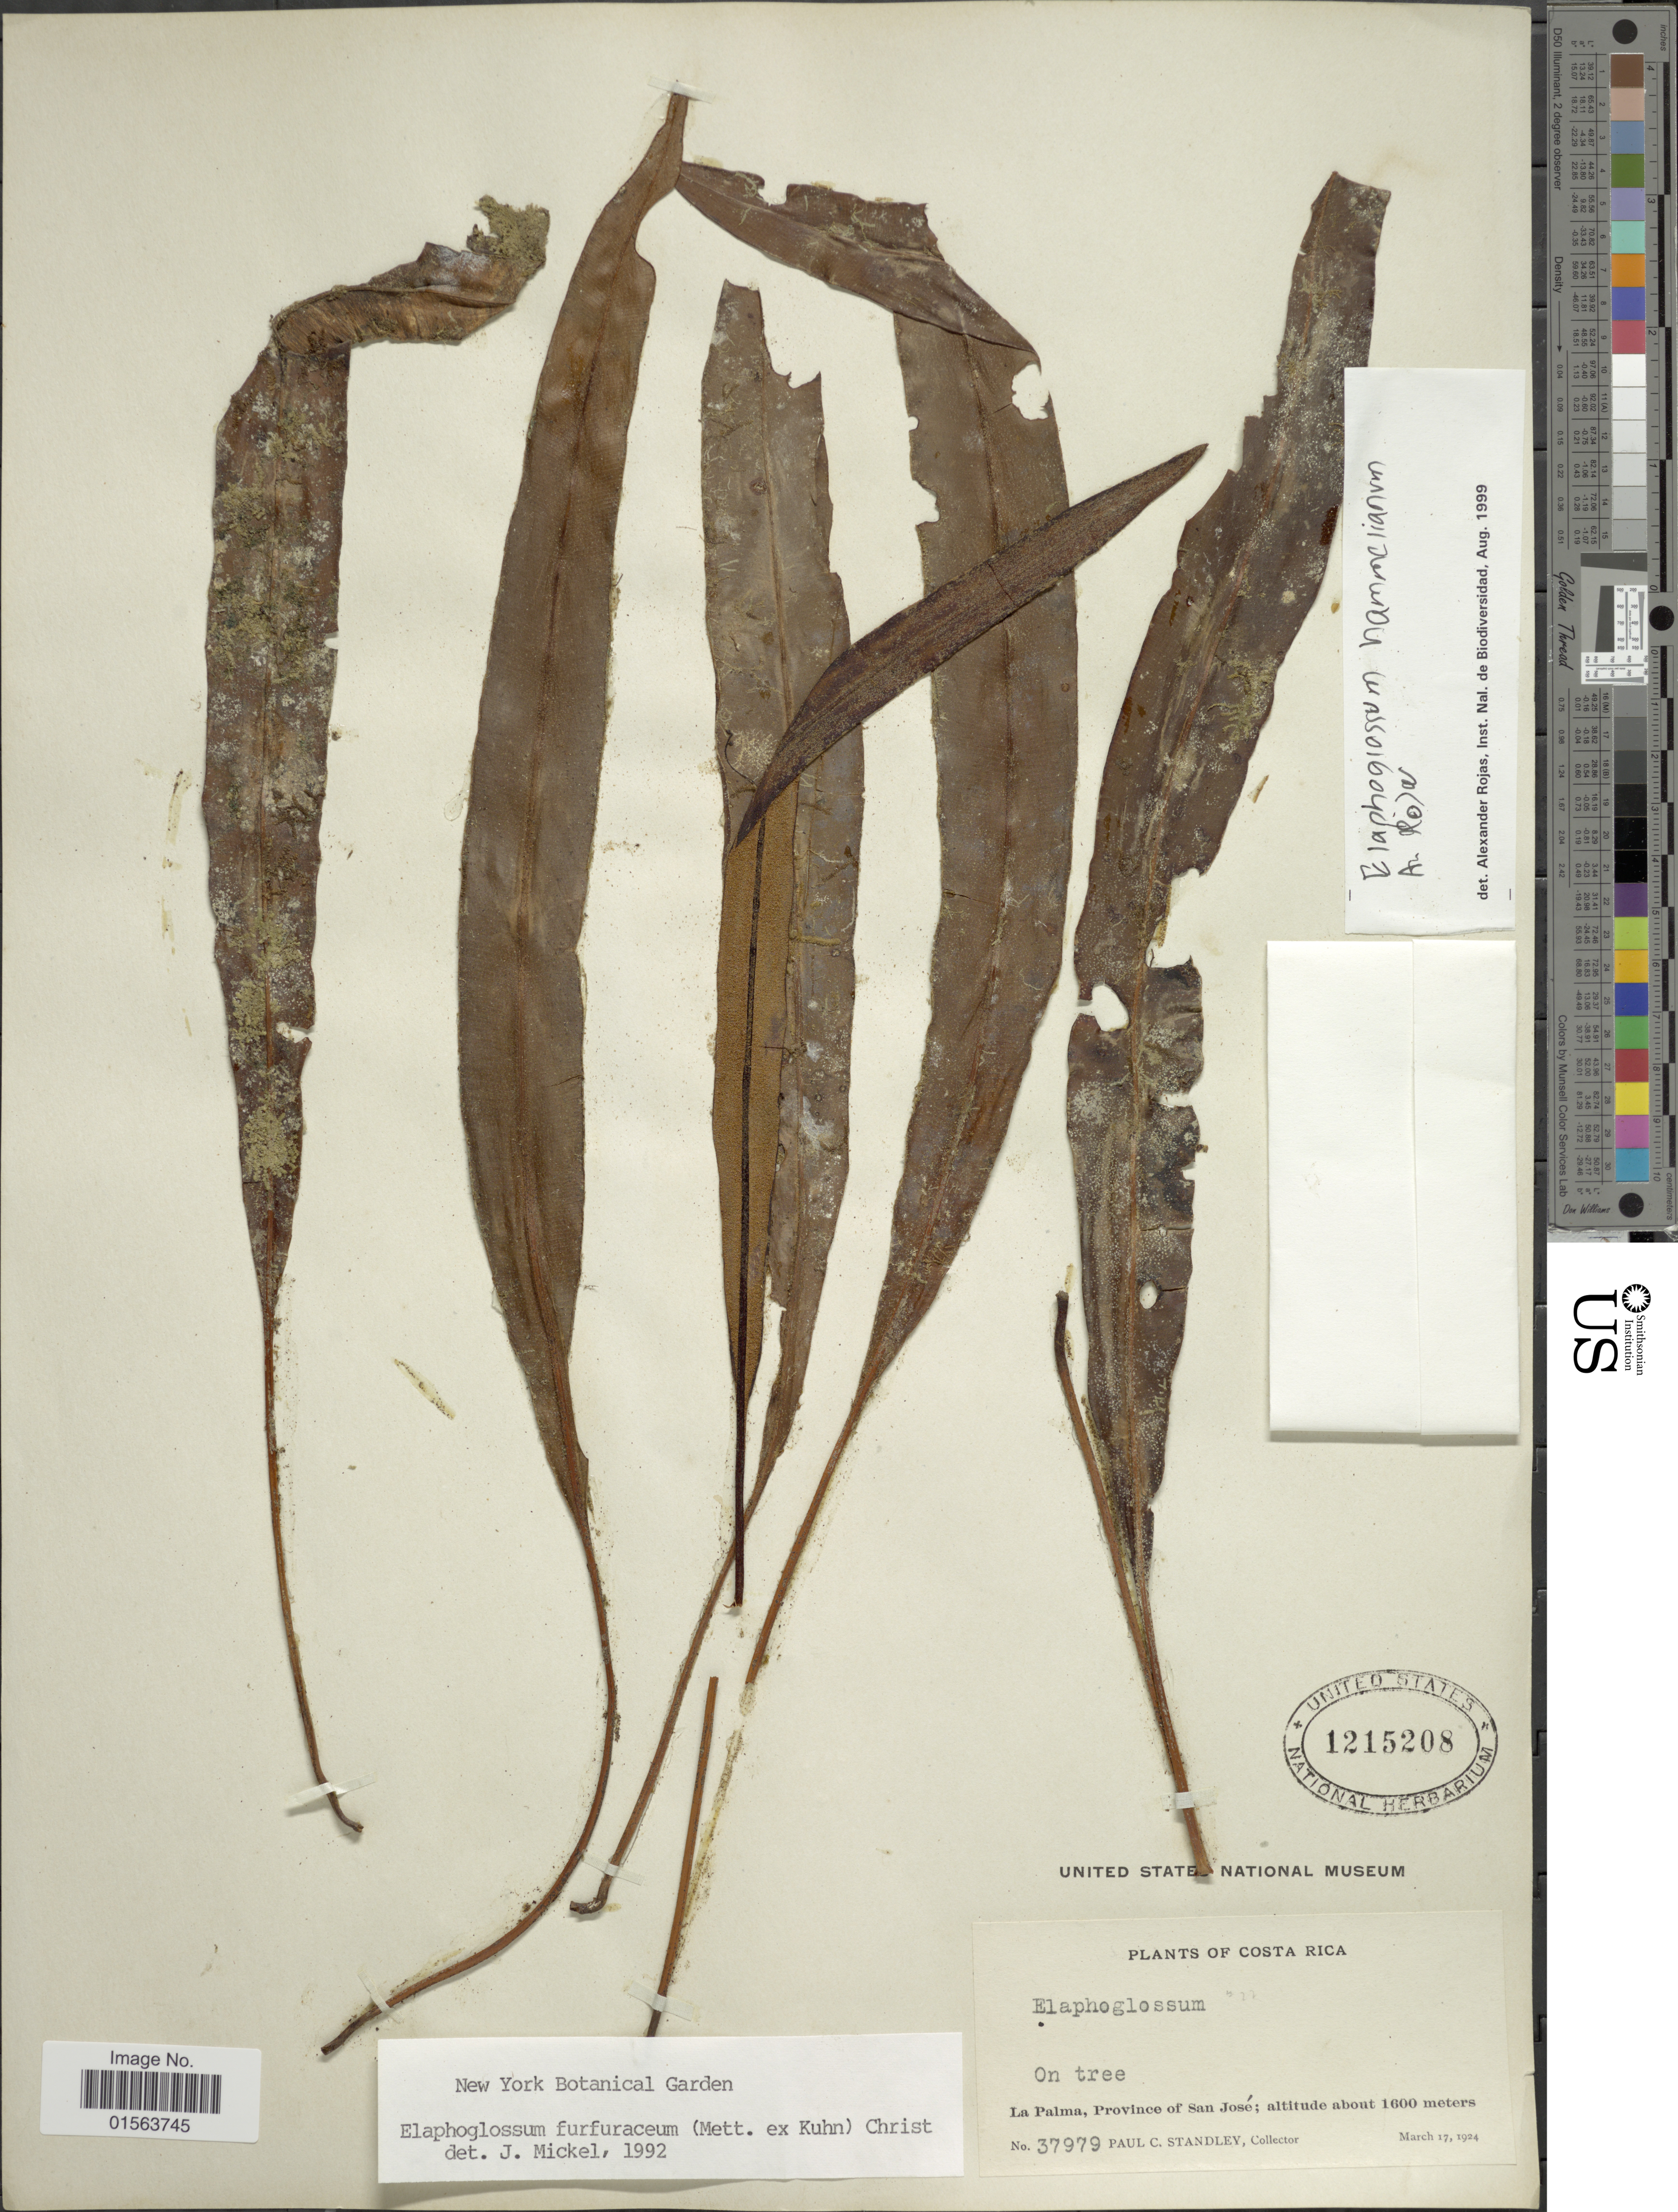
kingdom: Plantae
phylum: Tracheophyta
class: Polypodiopsida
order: Polypodiales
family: Dryopteridaceae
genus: Elaphoglossum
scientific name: Elaphoglossum hammelianum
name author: A. Rojas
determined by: Matos, F. B.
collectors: P. C. Standley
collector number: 37979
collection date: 1924-03-17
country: Costa Rica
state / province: San José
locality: La Palma, Province of San Jose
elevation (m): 1600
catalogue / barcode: US 1215208